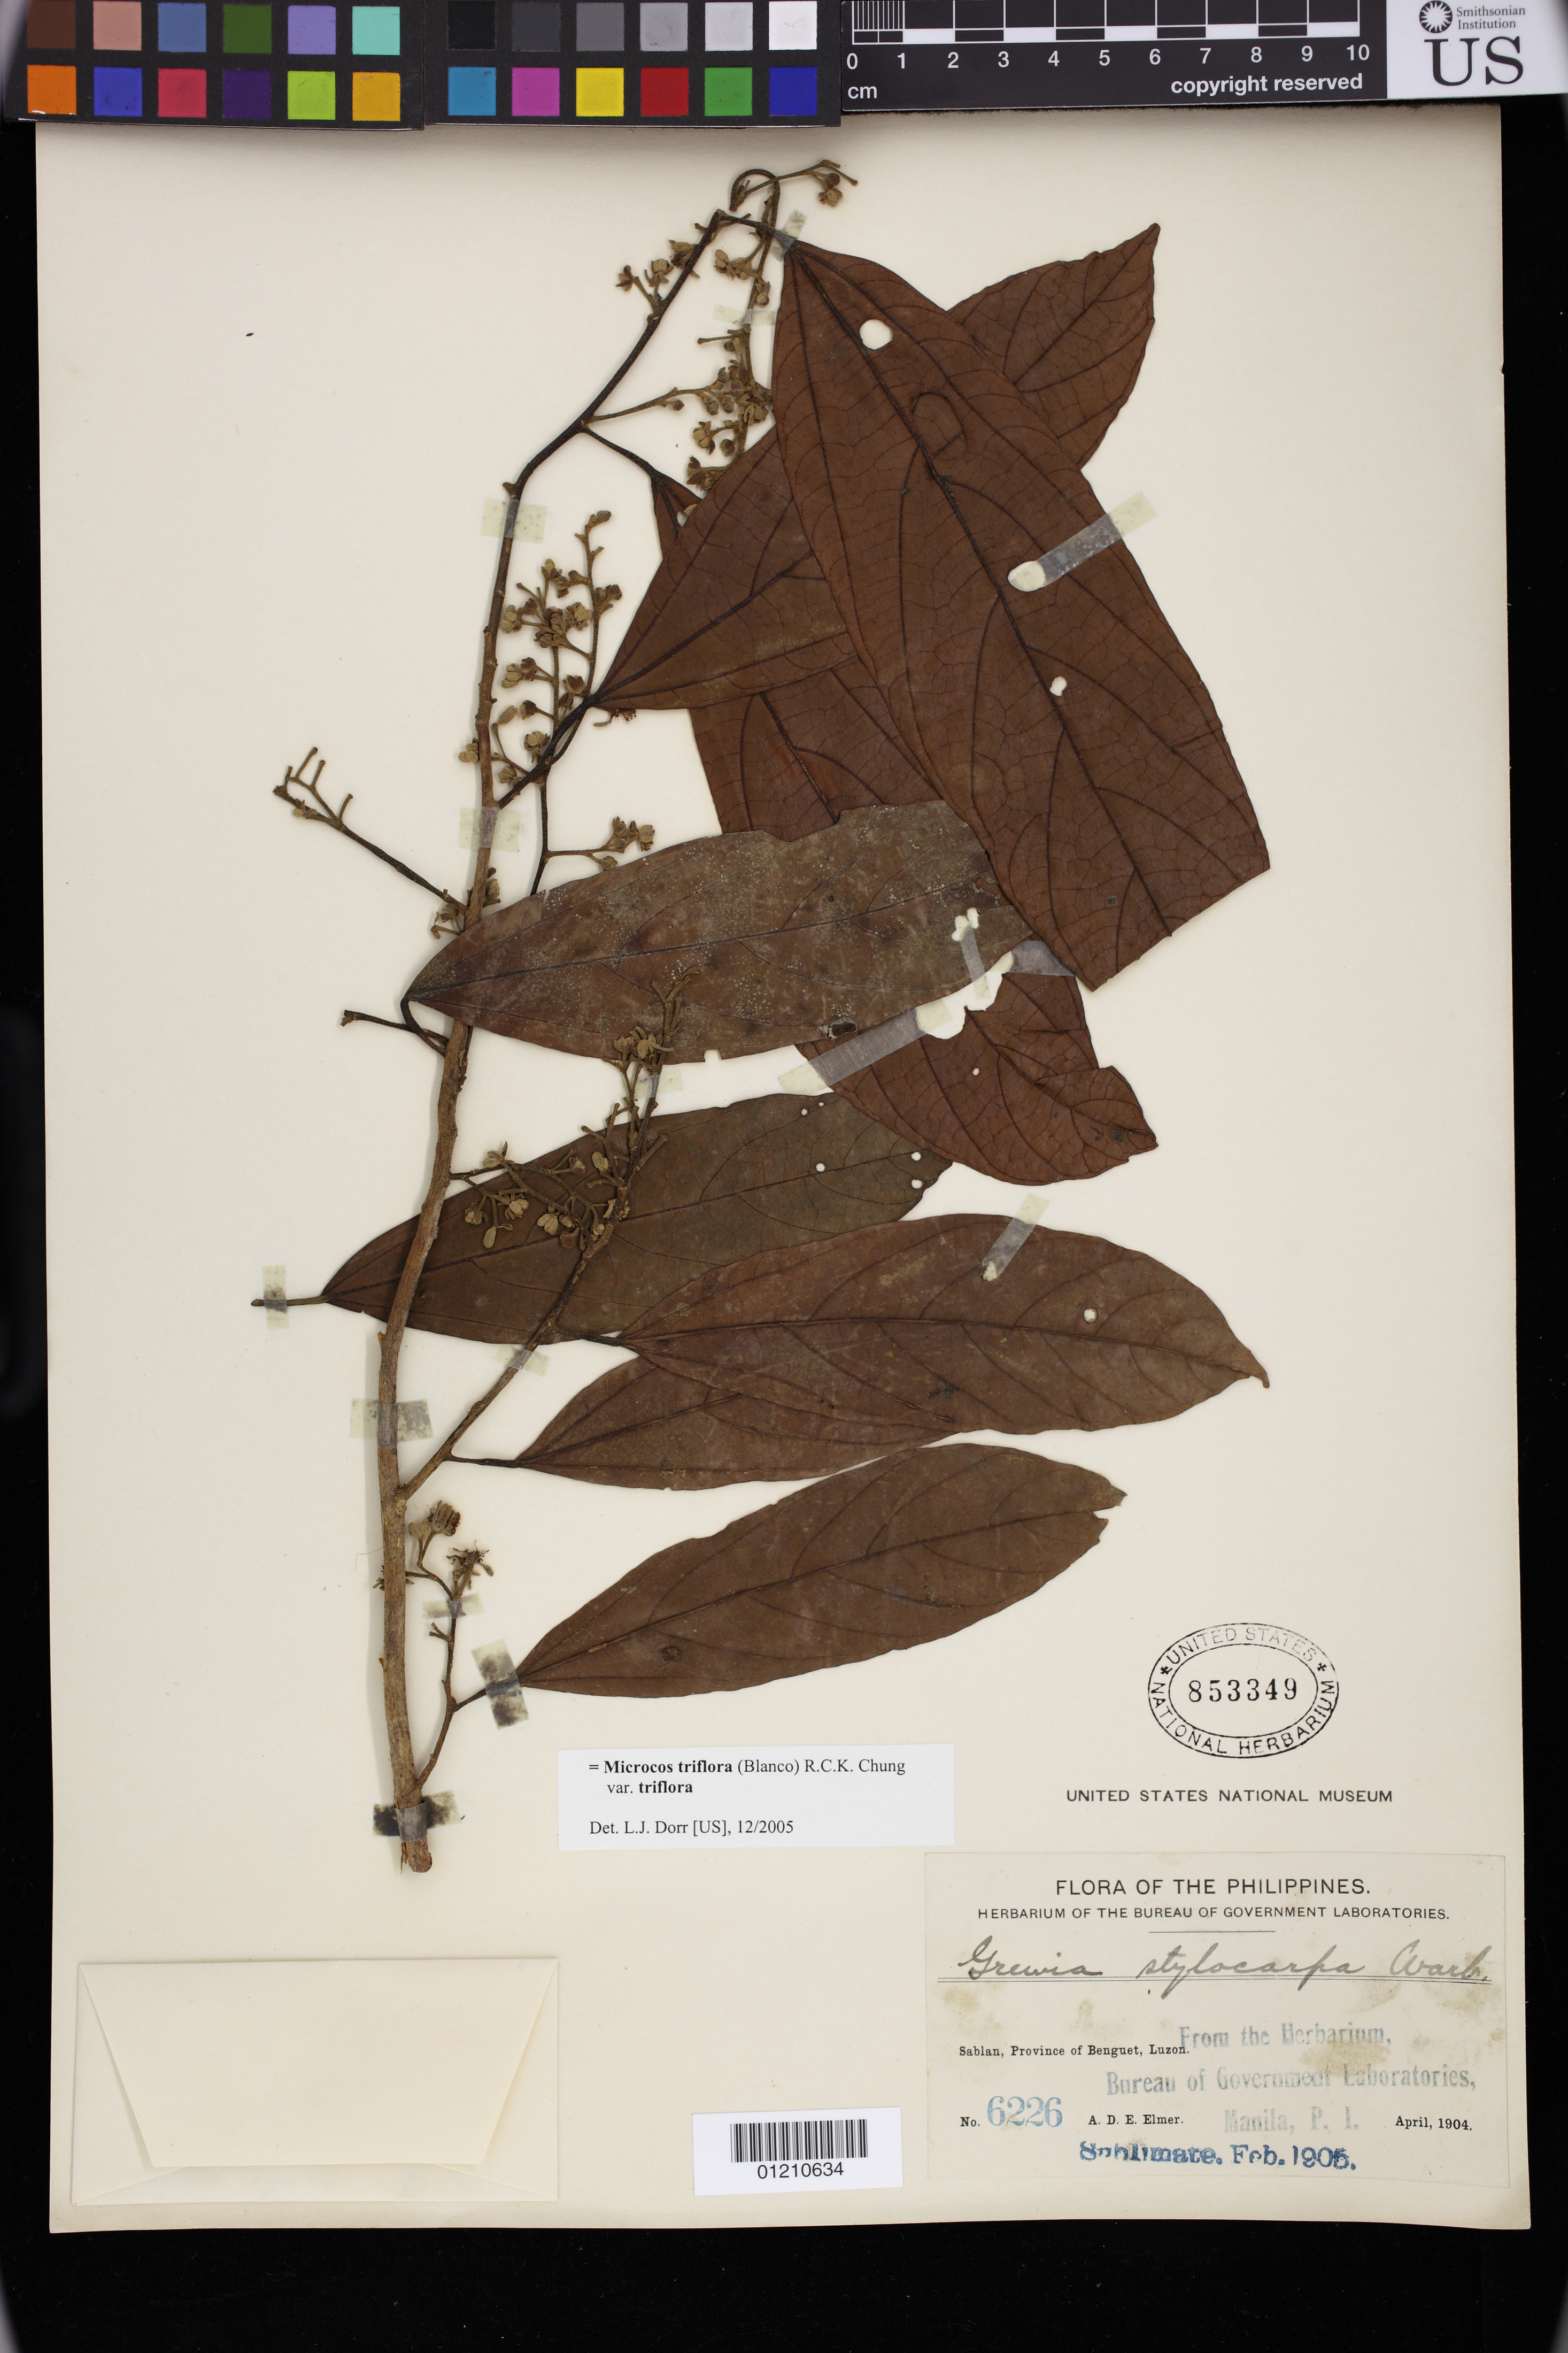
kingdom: Plantae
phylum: Tracheophyta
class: Magnoliopsida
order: Malvales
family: Malvaceae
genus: Microcos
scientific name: Microcos triflora var. triflora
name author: (Blanco) R.C.K. Chung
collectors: A. D. E. Elmer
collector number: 6226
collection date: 1904-04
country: Philippines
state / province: Cordillera (Administrative Region)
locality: Sablan, Province of Benguet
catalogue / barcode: US 853349